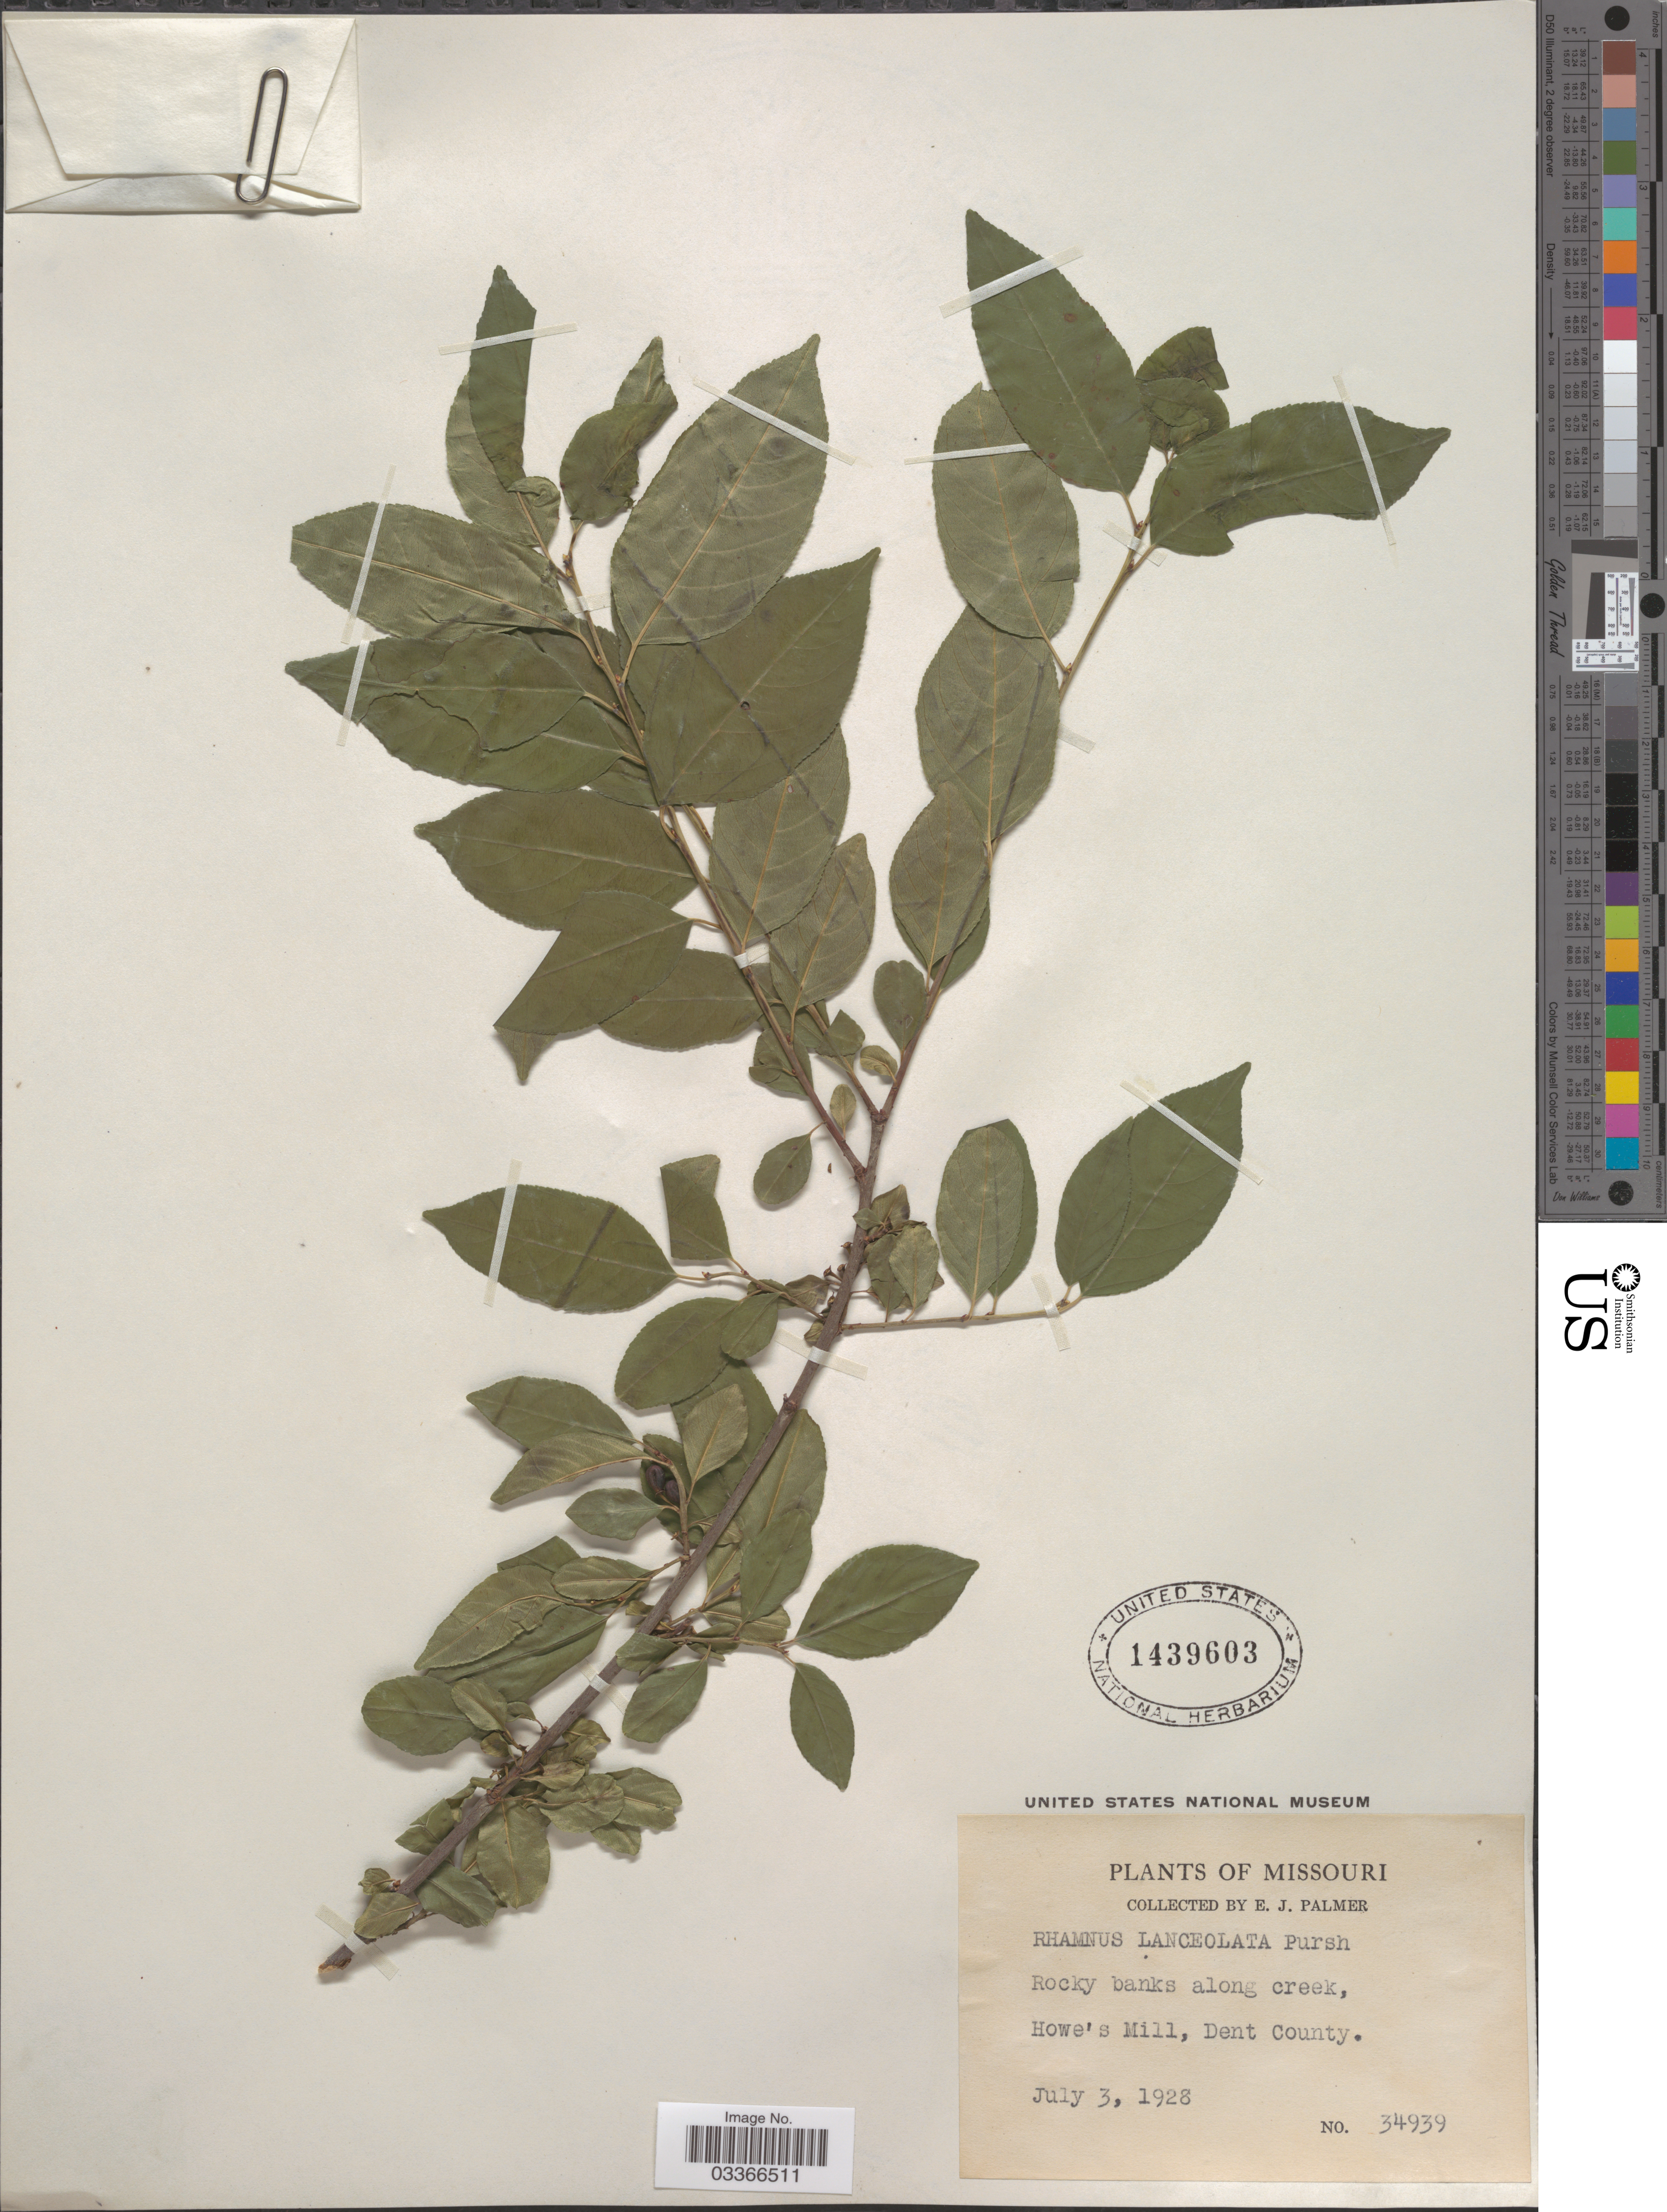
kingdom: Plantae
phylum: Tracheophyta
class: Magnoliopsida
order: Rosales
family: Rhamnaceae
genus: Rhamnus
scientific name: Rhamnus lanceolata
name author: Pursh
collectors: E. J. Palmer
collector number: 34939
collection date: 1928-07-03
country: United States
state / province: Missouri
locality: Howe's Mill, Dent County.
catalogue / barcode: US 1439603